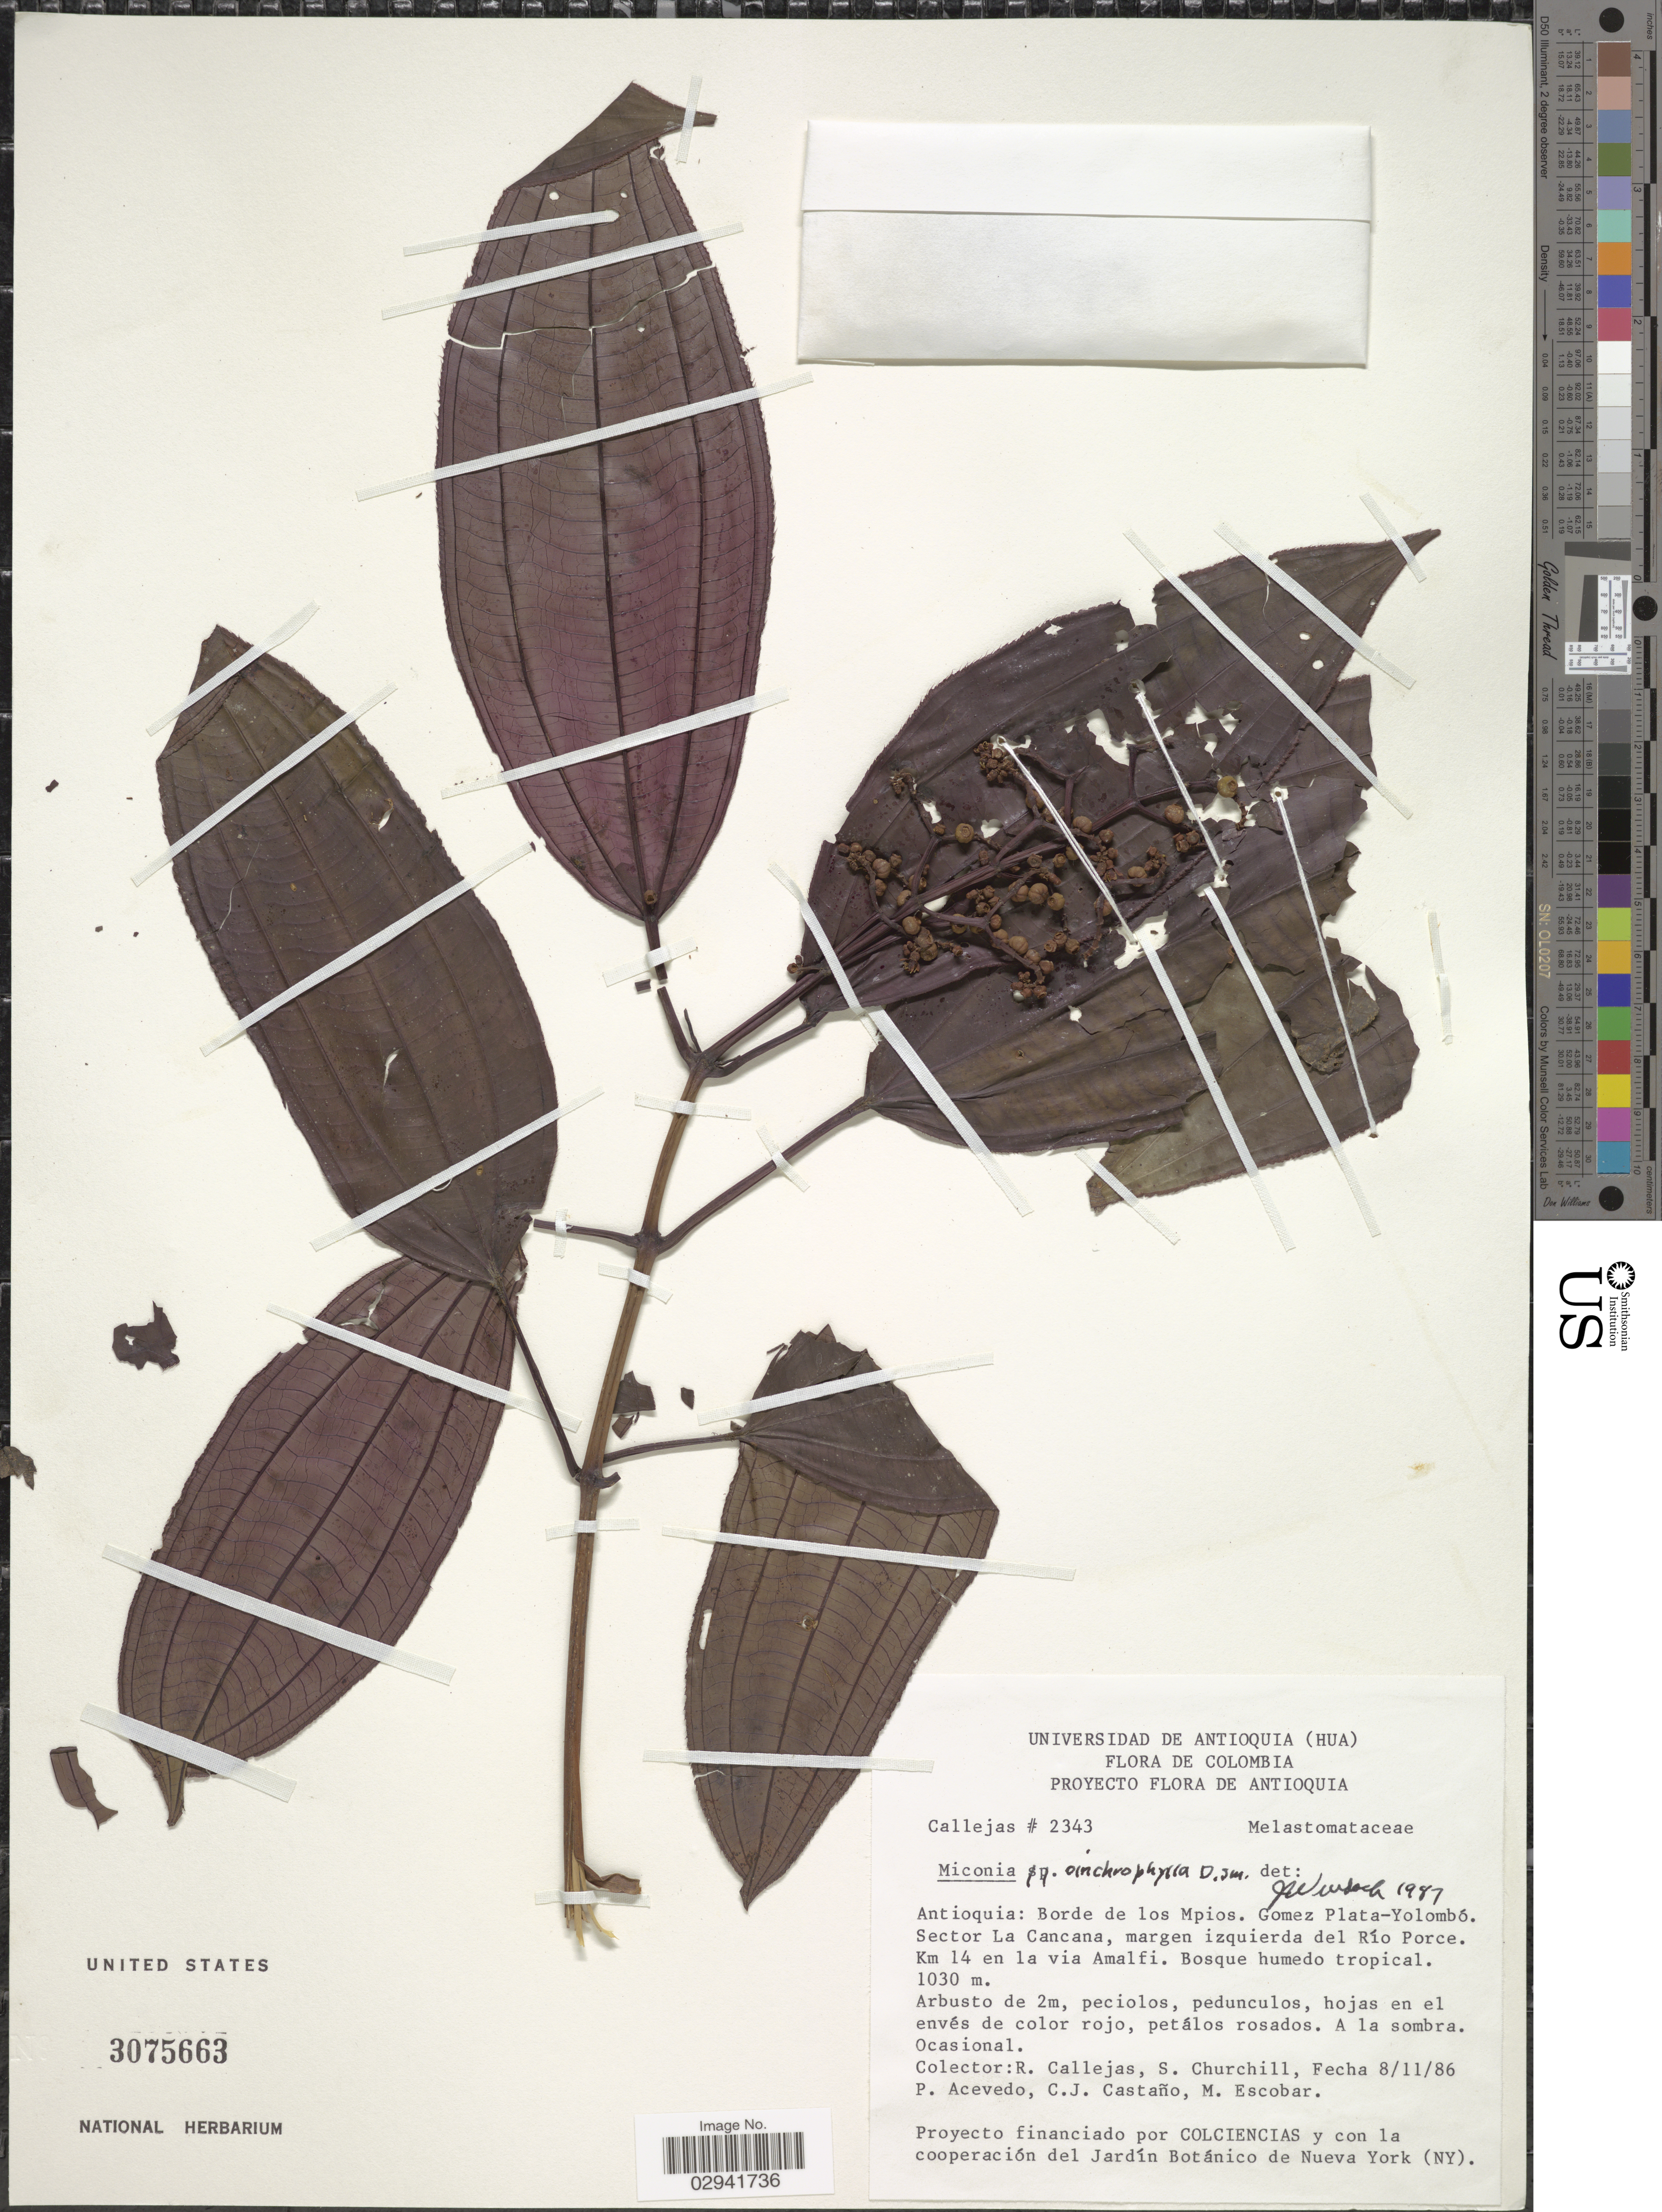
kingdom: Plantae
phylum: Tracheophyta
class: Magnoliopsida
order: Myrtales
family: Melastomataceae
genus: Miconia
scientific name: Miconia oinochrophylla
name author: Donn. Sm.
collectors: R. Callejas, S. Churchill, P. Acevedo-Rodr., C. Castano & M. Escobar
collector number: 2343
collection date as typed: Transcribed d/m/y: 8/11/86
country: Colombia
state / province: Antioquia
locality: Borde de los Mpios. Gomez Plata - Yolombó. Sector La Cancana, margen izquierda del Río Porce. Km 14 en la via Amalfi.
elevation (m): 1030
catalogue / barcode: US 3075663